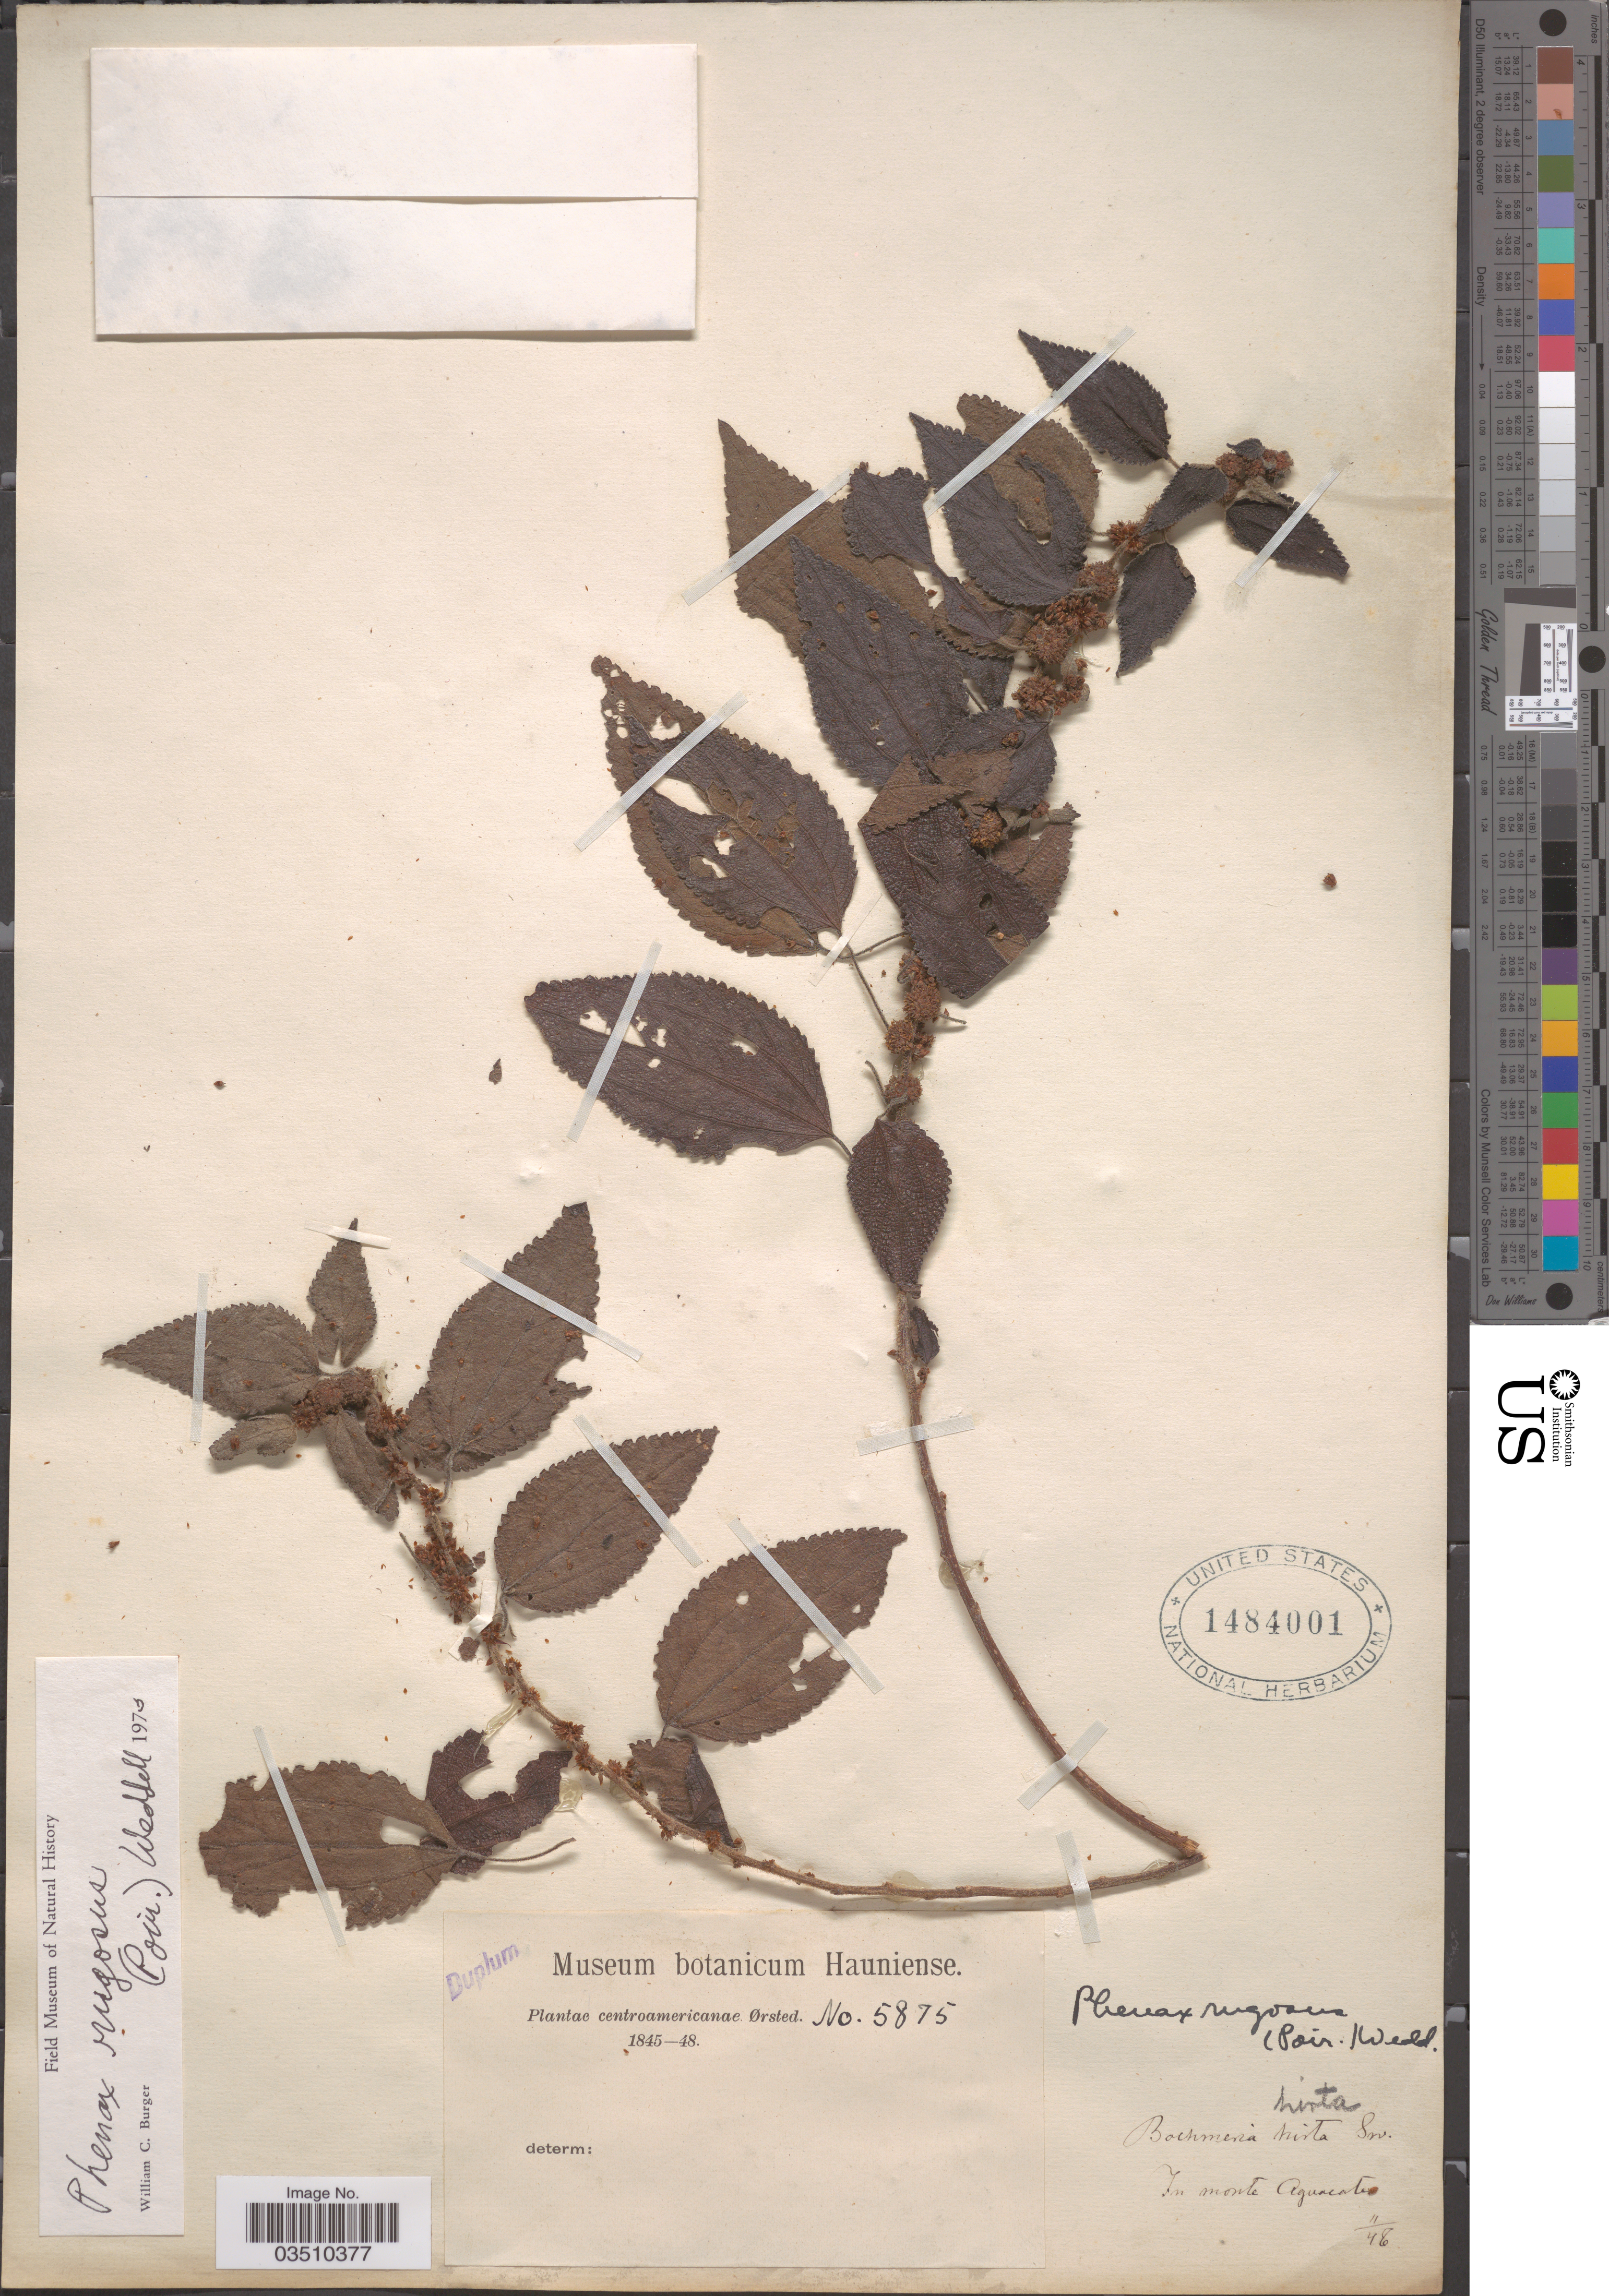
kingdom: Plantae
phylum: Tracheophyta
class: Magnoliopsida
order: Rosales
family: Urticaceae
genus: Phenax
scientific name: Phenax rugosus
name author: (Poir.) Wedd.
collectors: Ørsted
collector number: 5875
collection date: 1846-11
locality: Centroamericanae. In monte Aguacate.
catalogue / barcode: US 1484001